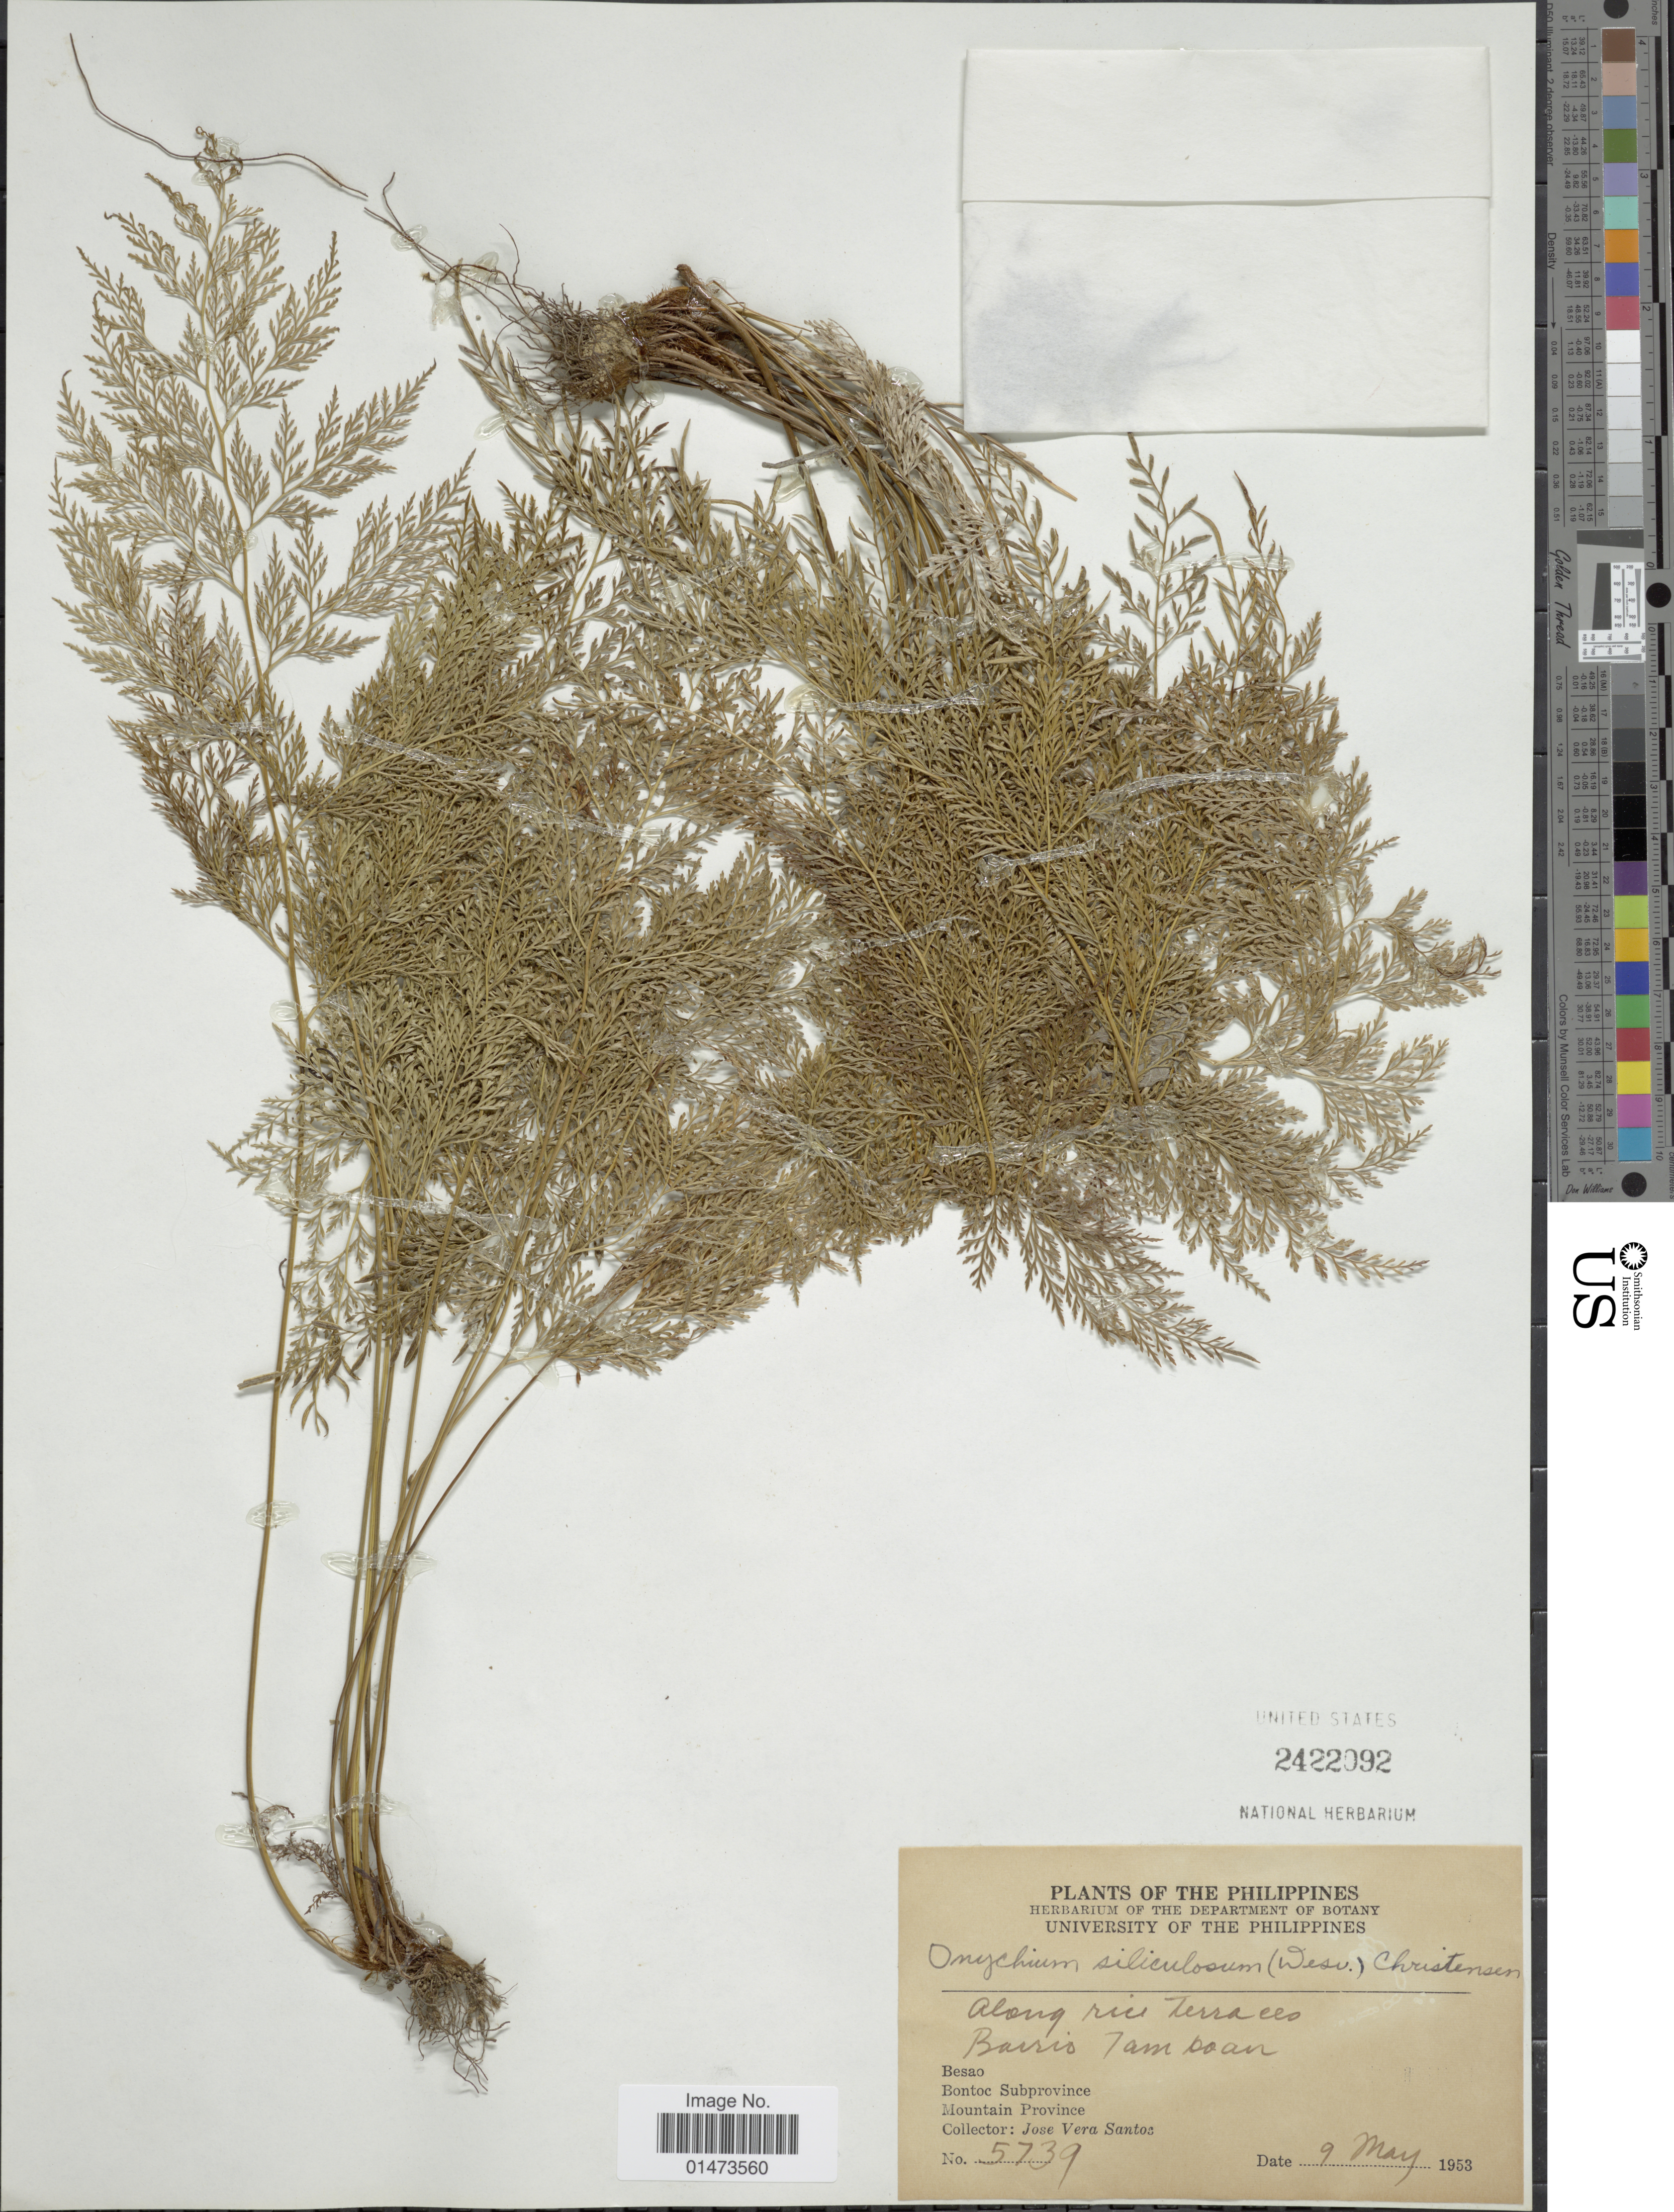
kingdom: Plantae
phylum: Tracheophyta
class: Polypodiopsida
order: Polypodiales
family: Pteridaceae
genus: Onychium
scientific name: Onychium siliculosum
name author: (Desv.) C. Chr.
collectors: J. V. Santos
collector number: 5739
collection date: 1953-05-09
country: Philippines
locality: Besao, Bontoc Subprovince, Mountain Province. Along rice terraces, Barrio Tamboan.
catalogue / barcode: US 2422092